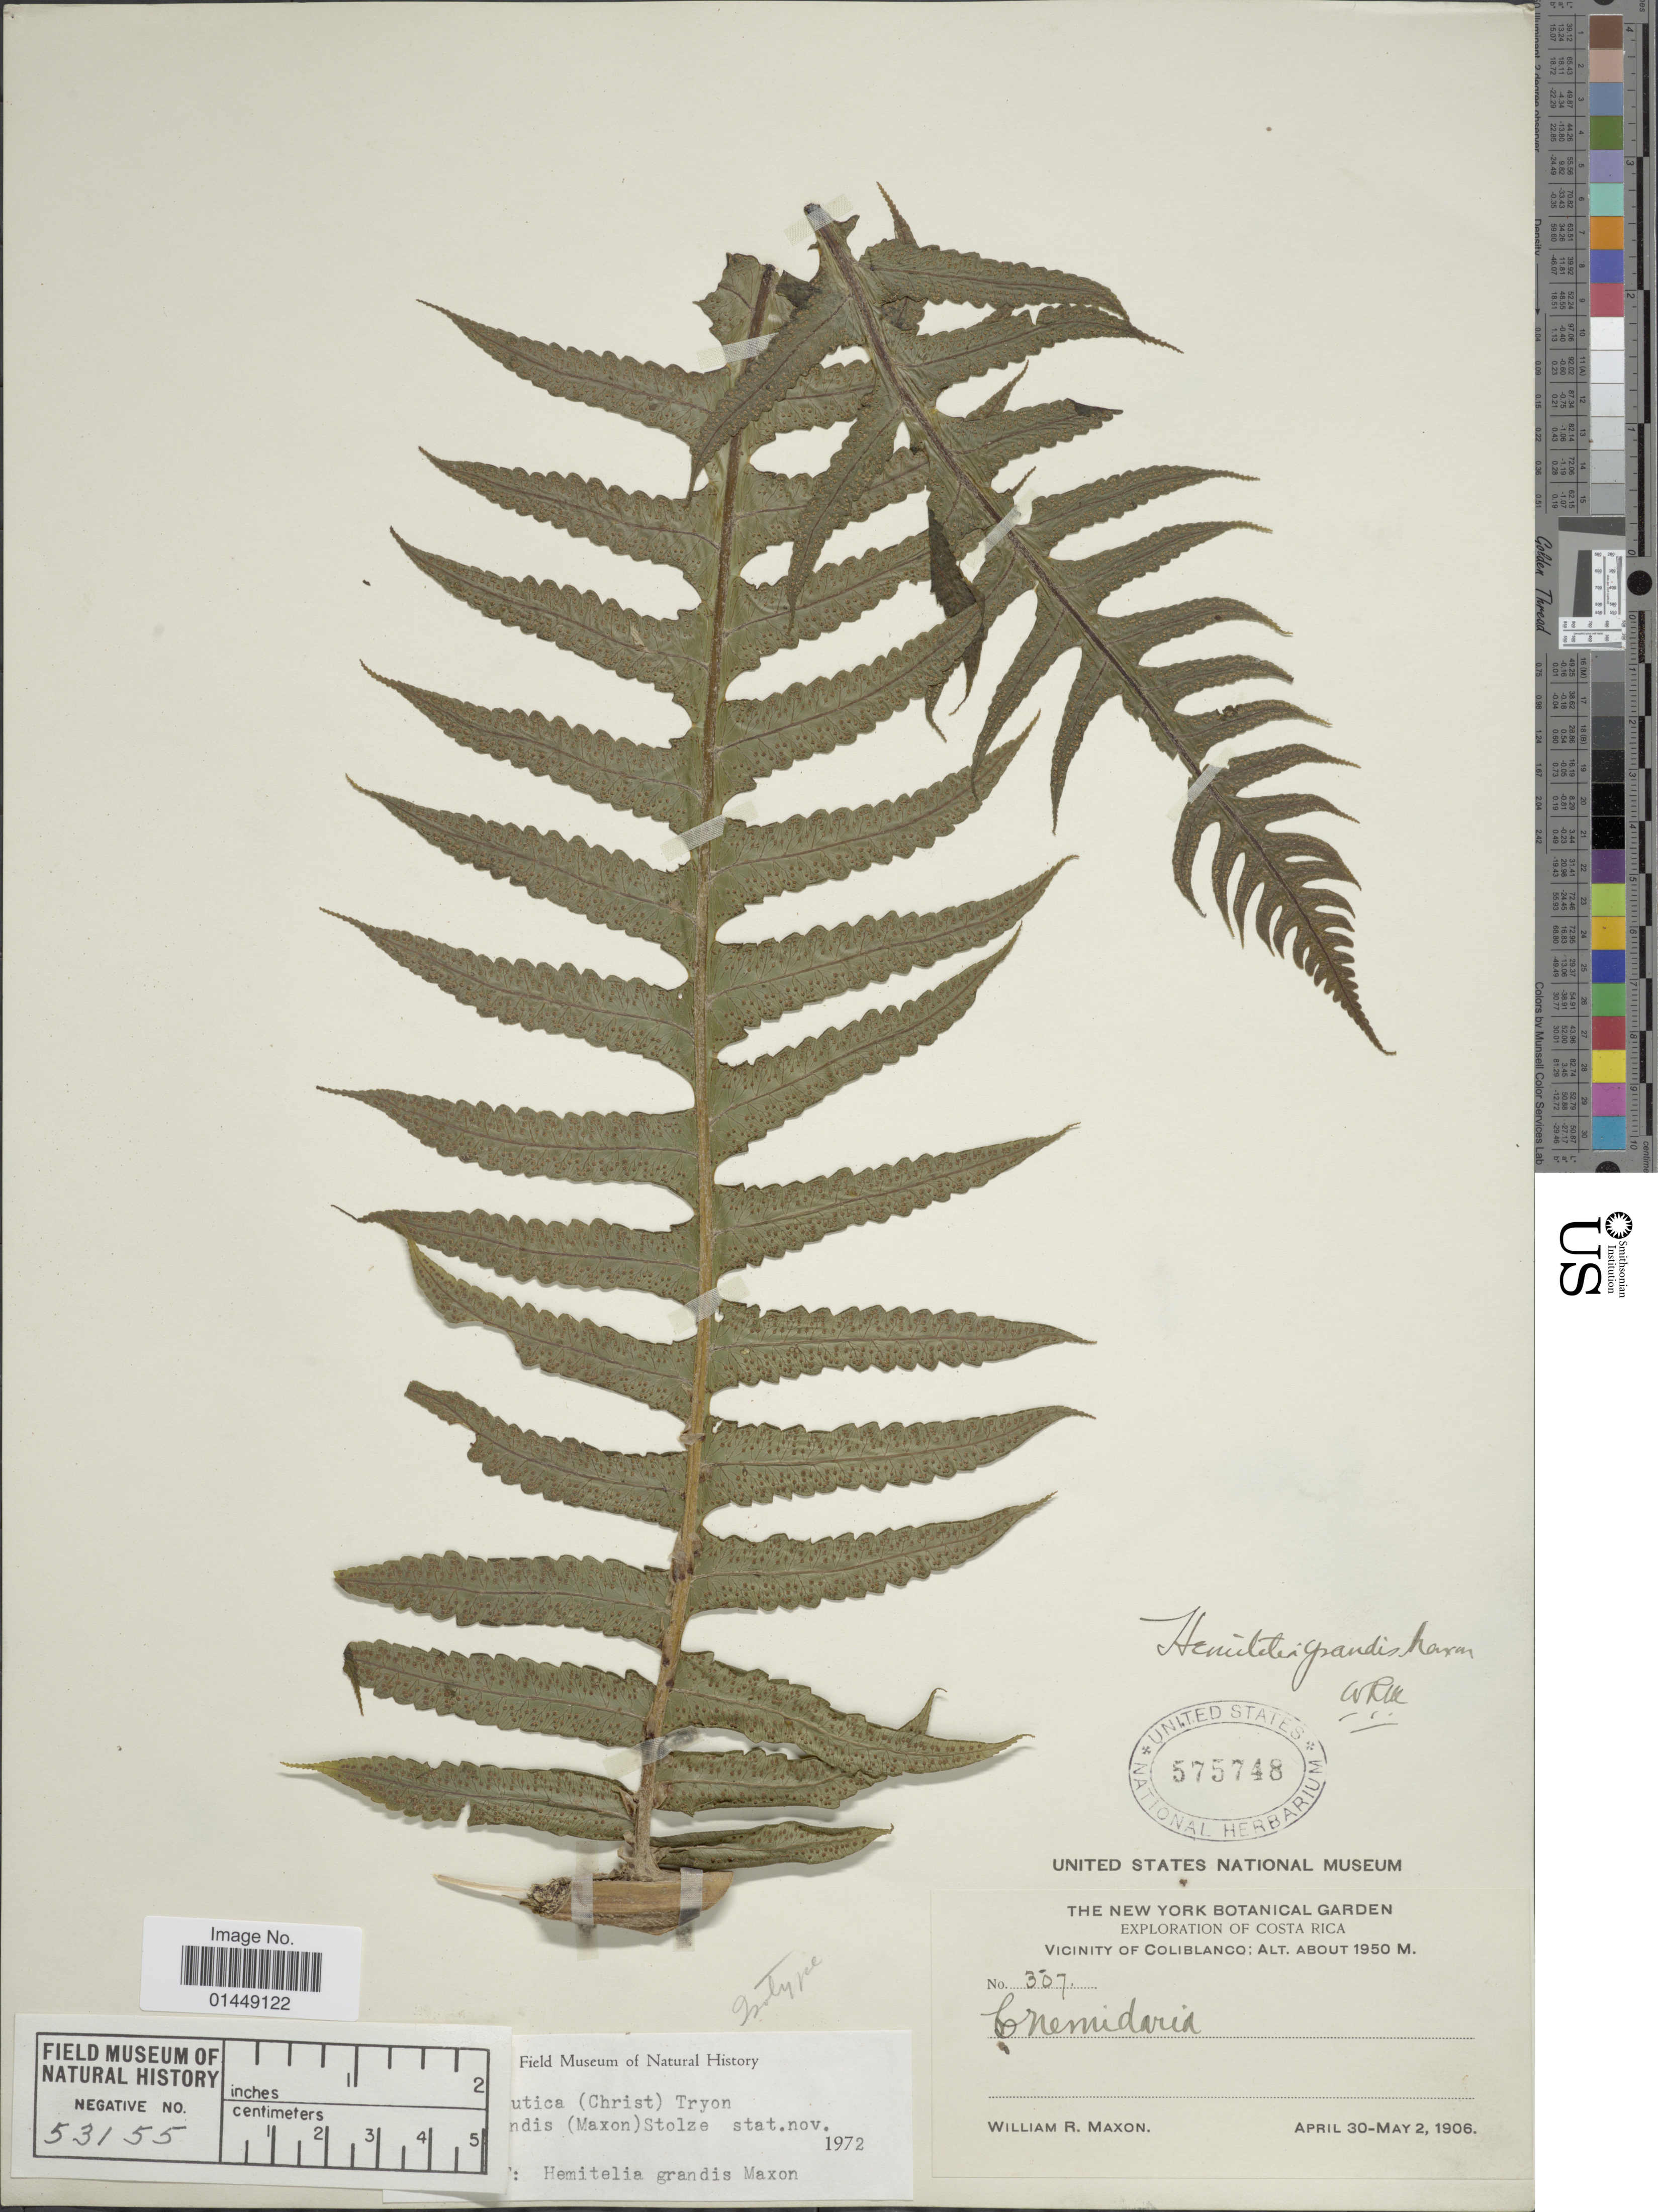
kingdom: Plantae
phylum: Tracheophyta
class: Polypodiopsida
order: Cyatheales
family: Cyatheaceae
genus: Cyathea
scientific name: Cyathea mutica var. grandis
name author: (Maxon) Lehnert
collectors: W. R. Maxon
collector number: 307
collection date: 1906-04-30/1906-05-02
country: Costa Rica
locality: Vicinity of Coliblanco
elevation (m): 1950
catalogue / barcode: US 575748